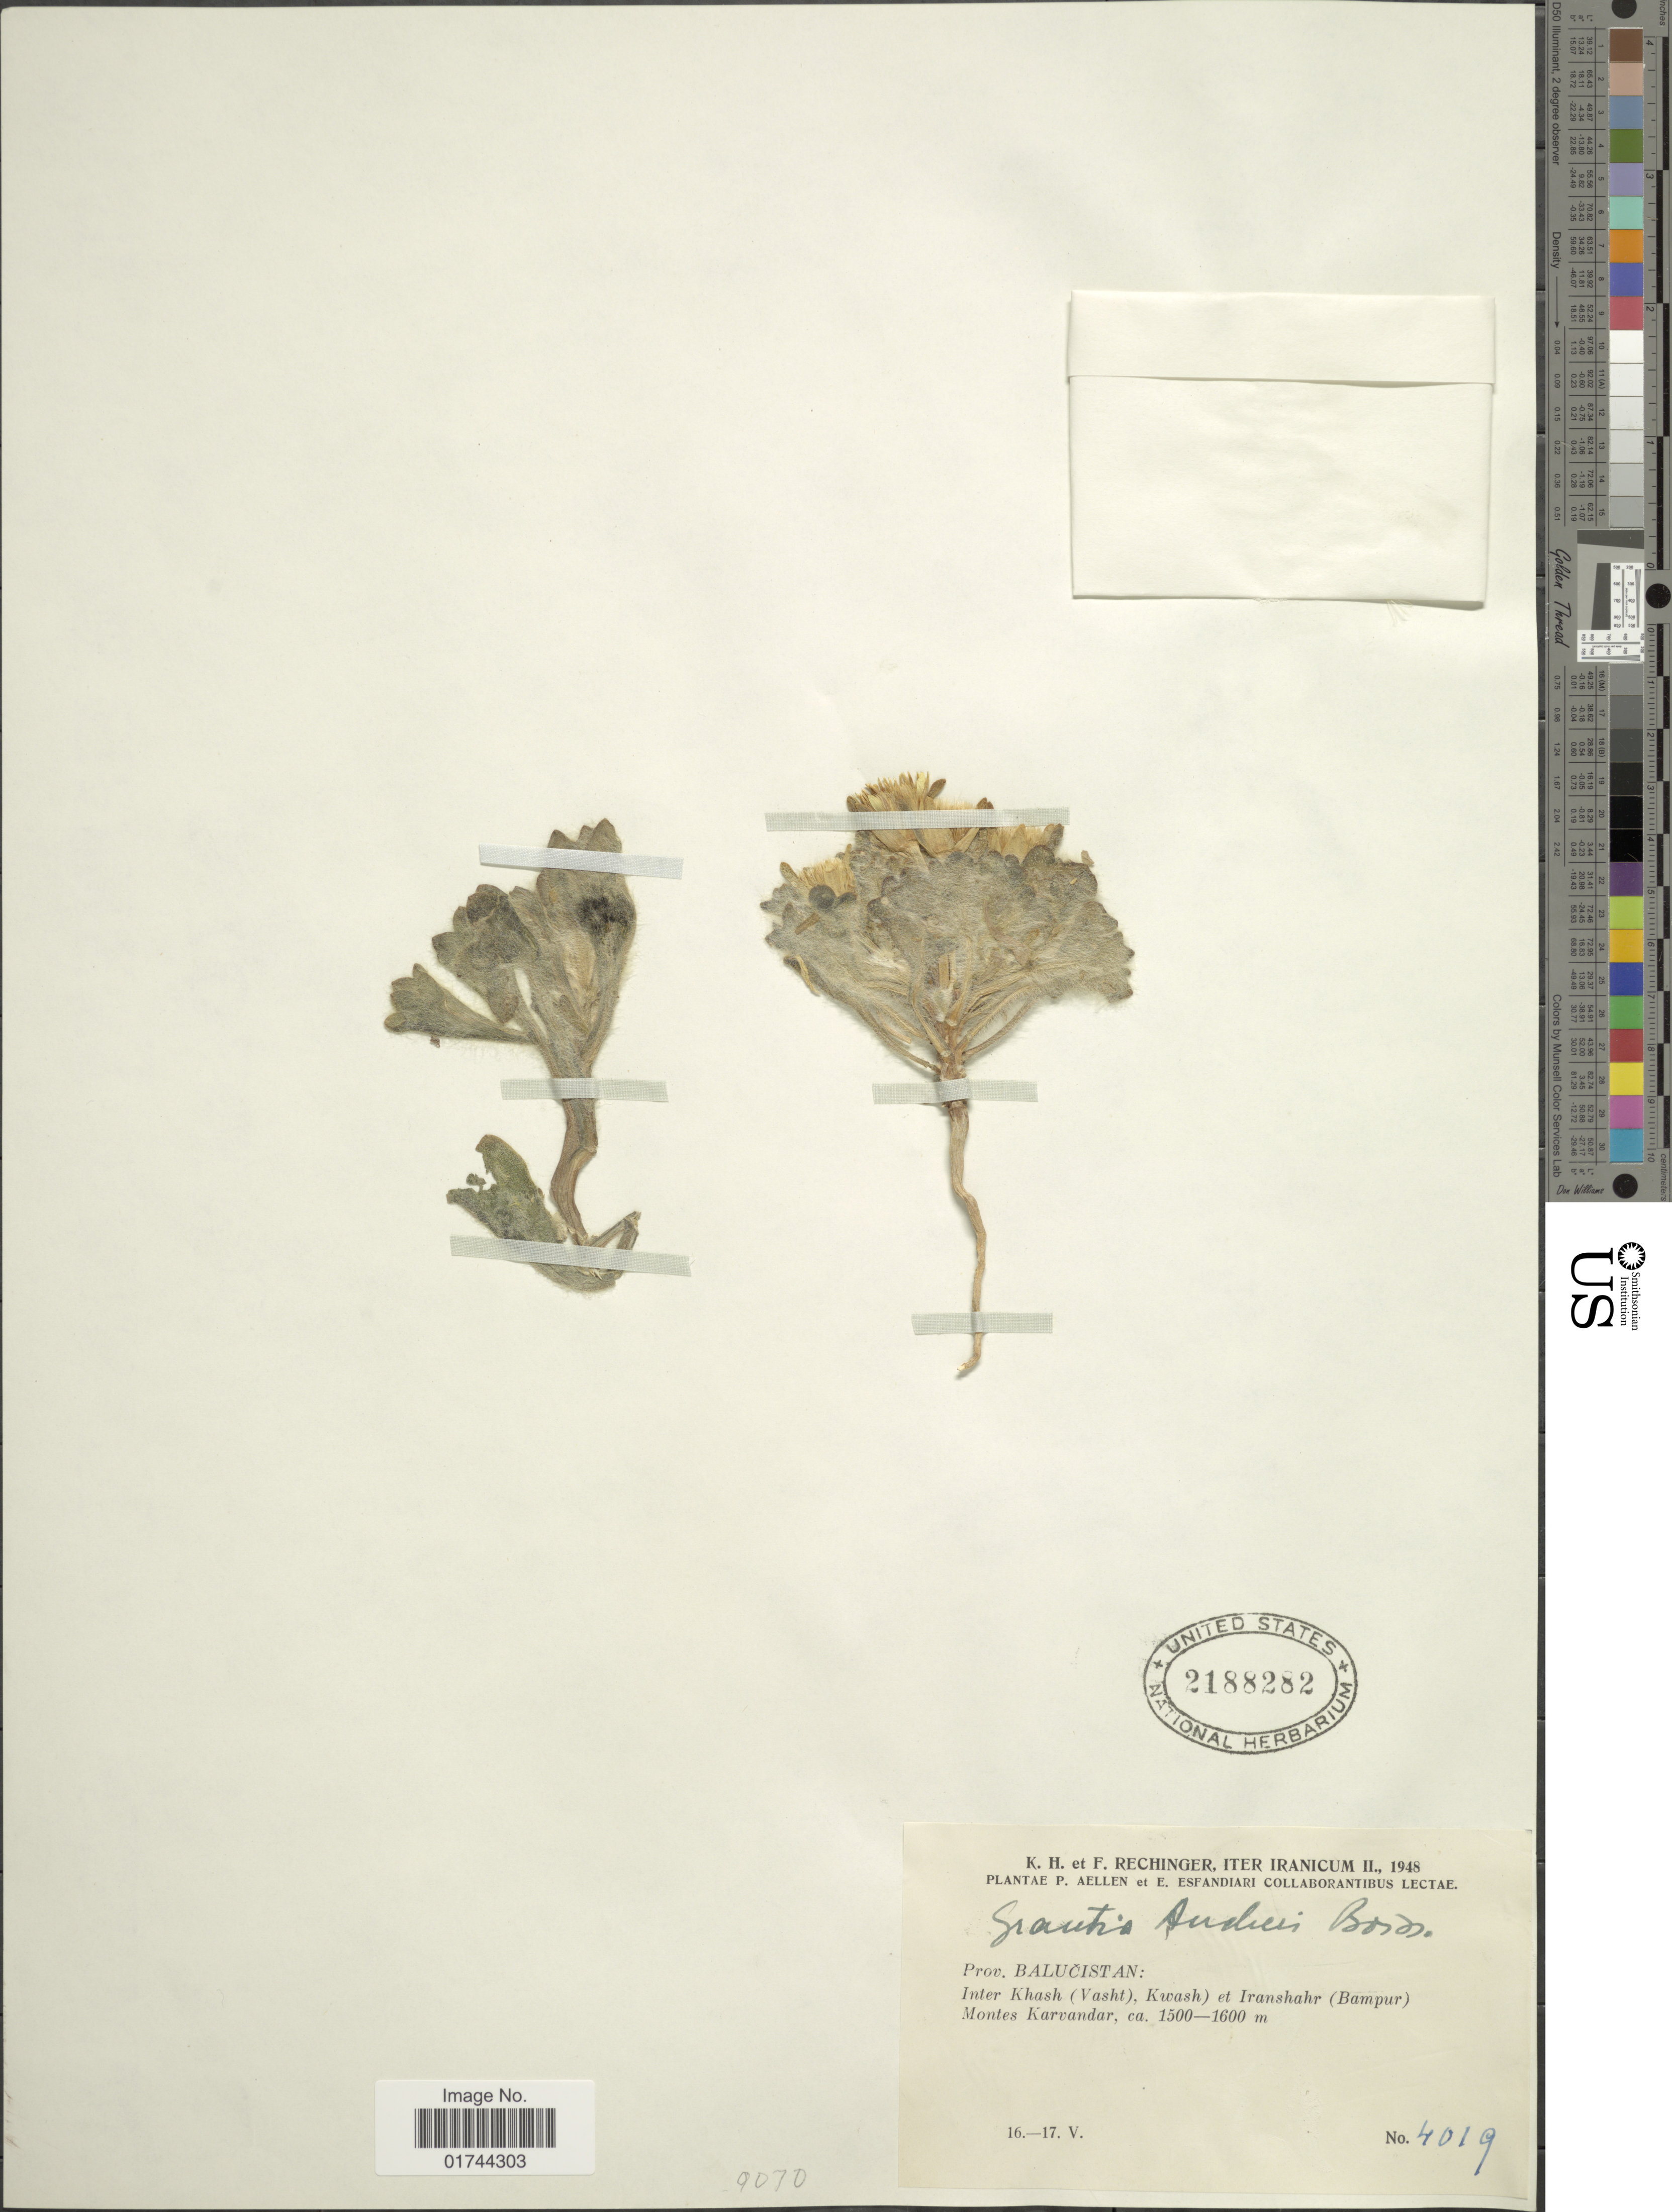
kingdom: Plantae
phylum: Tracheophyta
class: Magnoliopsida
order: Asterales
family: Asteraceae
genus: Grantia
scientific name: Grantia aucheri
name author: Boiss.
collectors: P. Aellen & E. Esfandiari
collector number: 4019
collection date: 1948-05-16/1948-05-17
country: Iran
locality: Prov. Balucistan: Inter Khash (Vasht), Kwash) et Iranshajr (Bampur), Montes Karvandar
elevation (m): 1500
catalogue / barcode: US 2188282